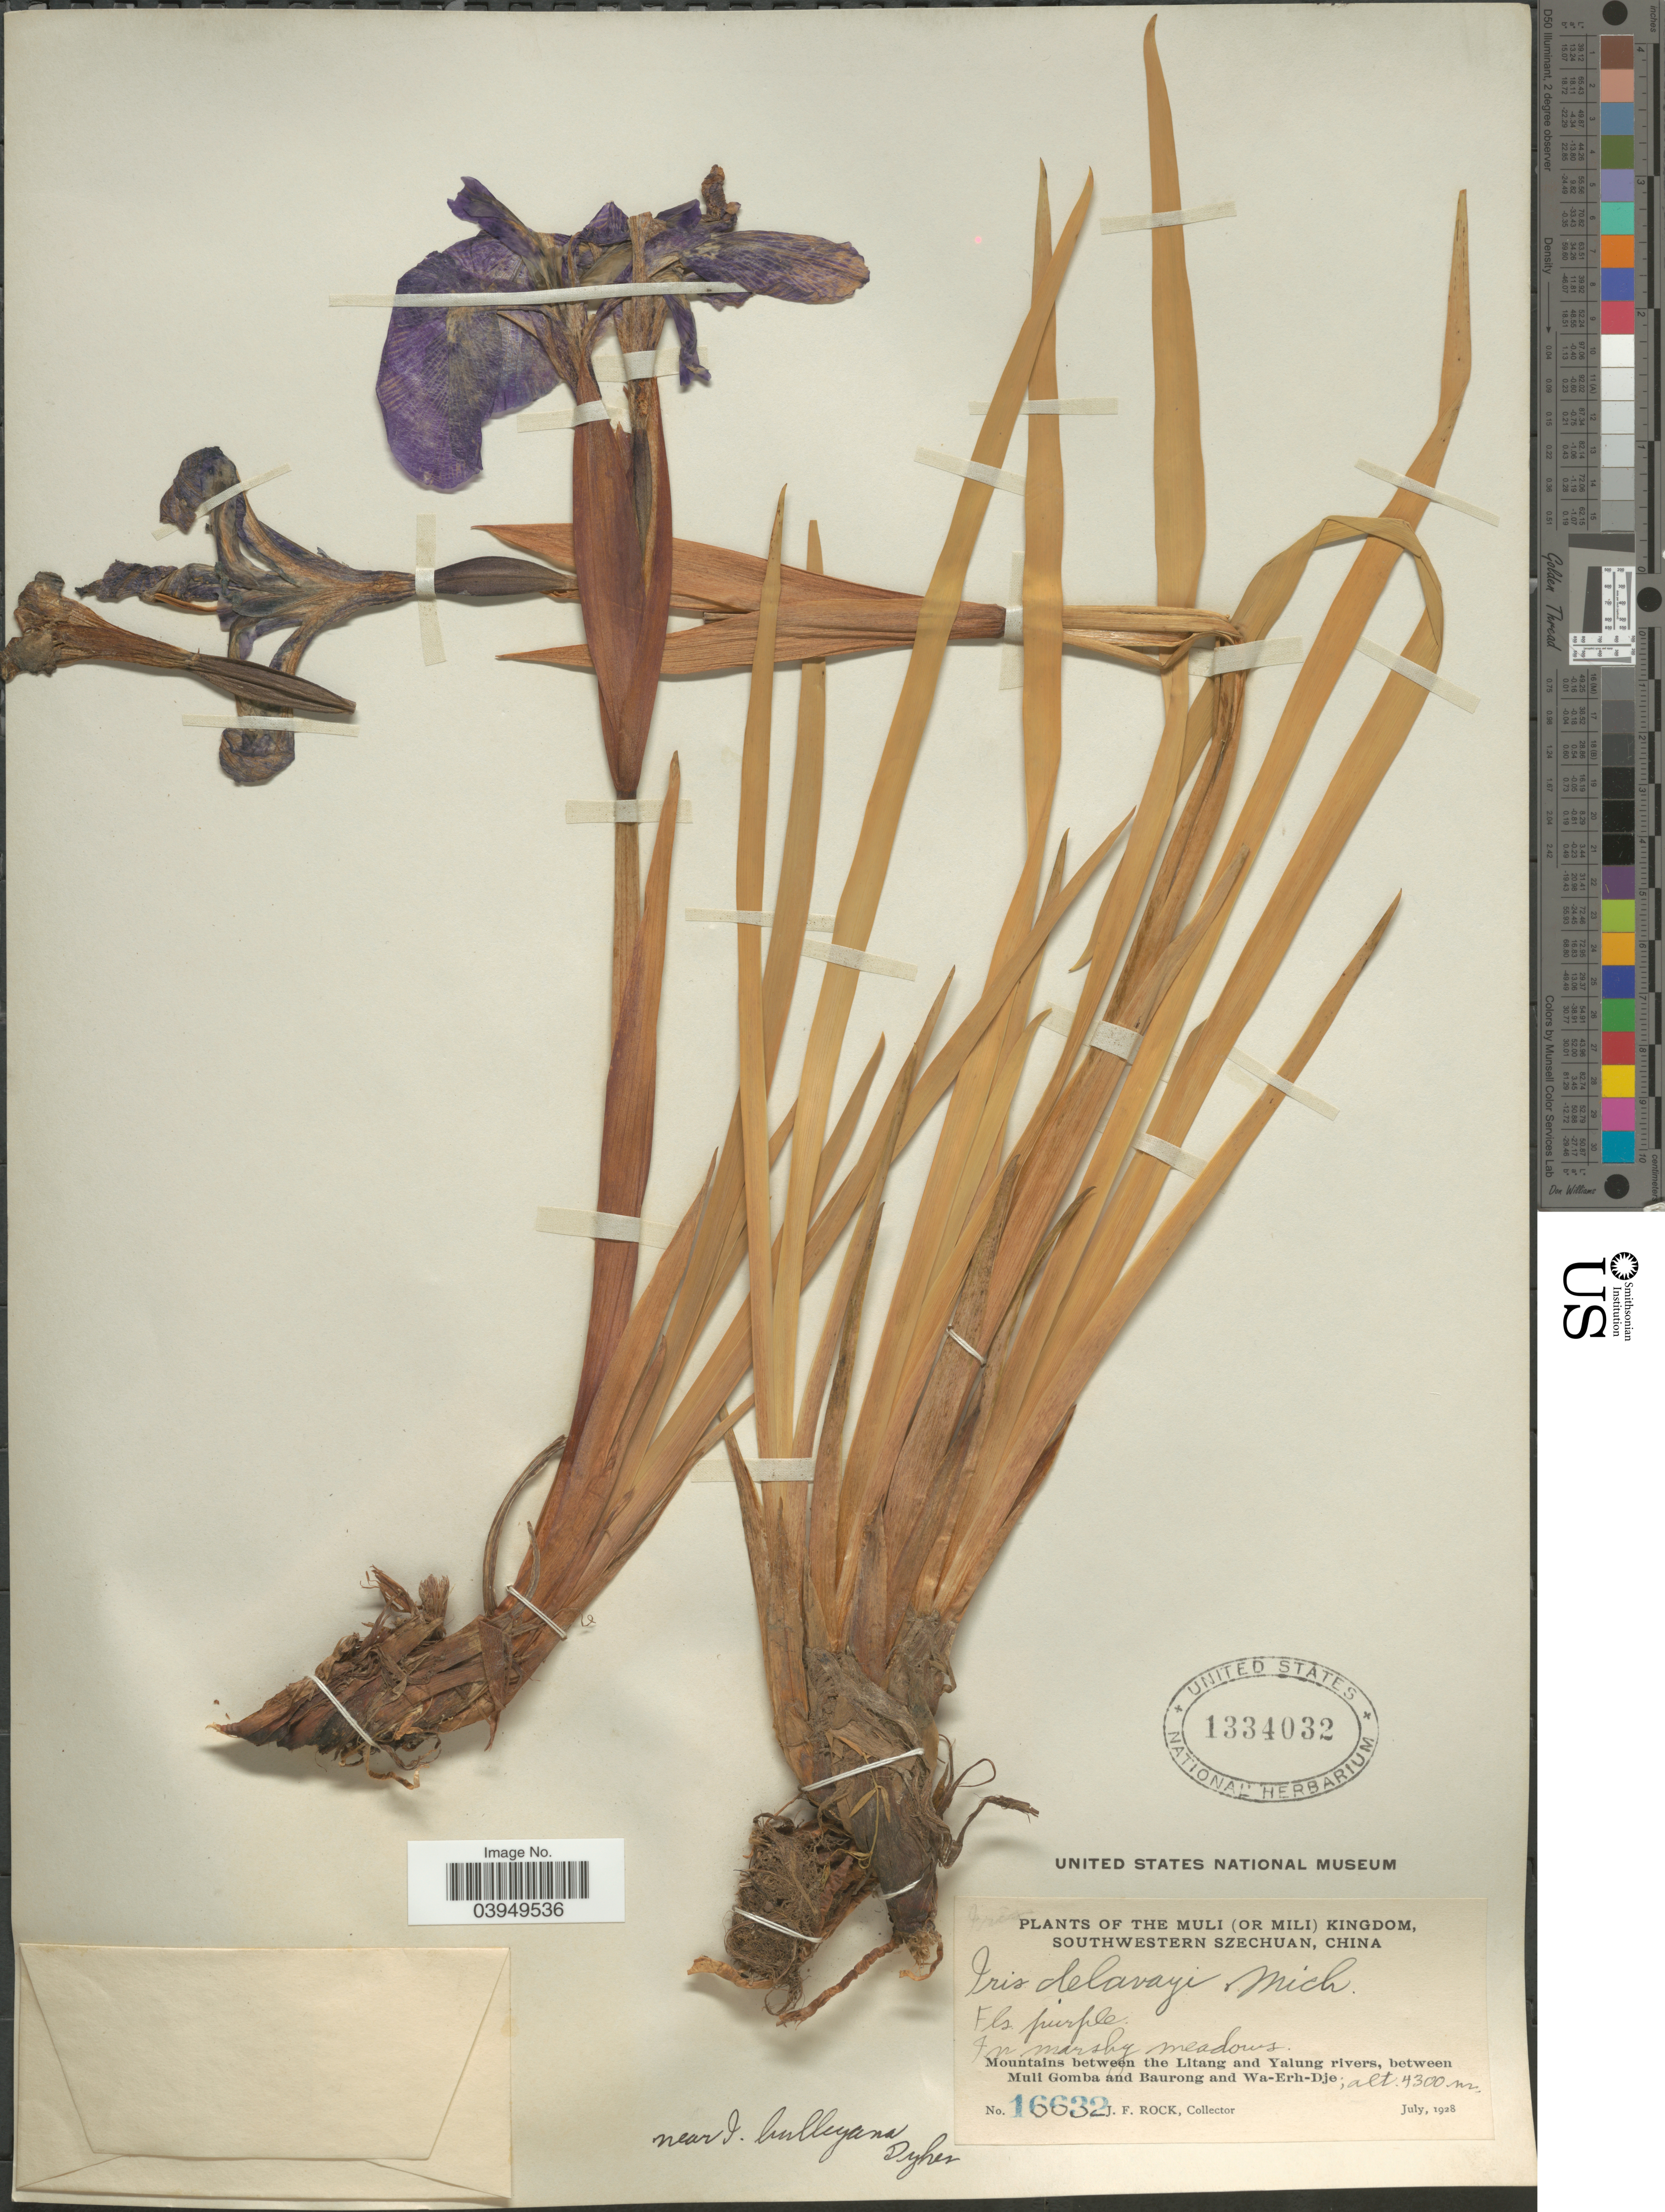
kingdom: Plantae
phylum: Tracheophyta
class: Liliopsida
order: Asparagales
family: Iridaceae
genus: Iris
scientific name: Iris bulleyana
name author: Dykes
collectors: J. Rock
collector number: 16632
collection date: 1928-07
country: China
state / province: Sichuan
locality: Muli (or Mili) Kingdom, Southwestern Szechuan. Mountains between the Litang and Yalung rivers, between Muli Gomba and Baurong and Wa-Erh-Dje.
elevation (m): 4300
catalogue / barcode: US 1334032